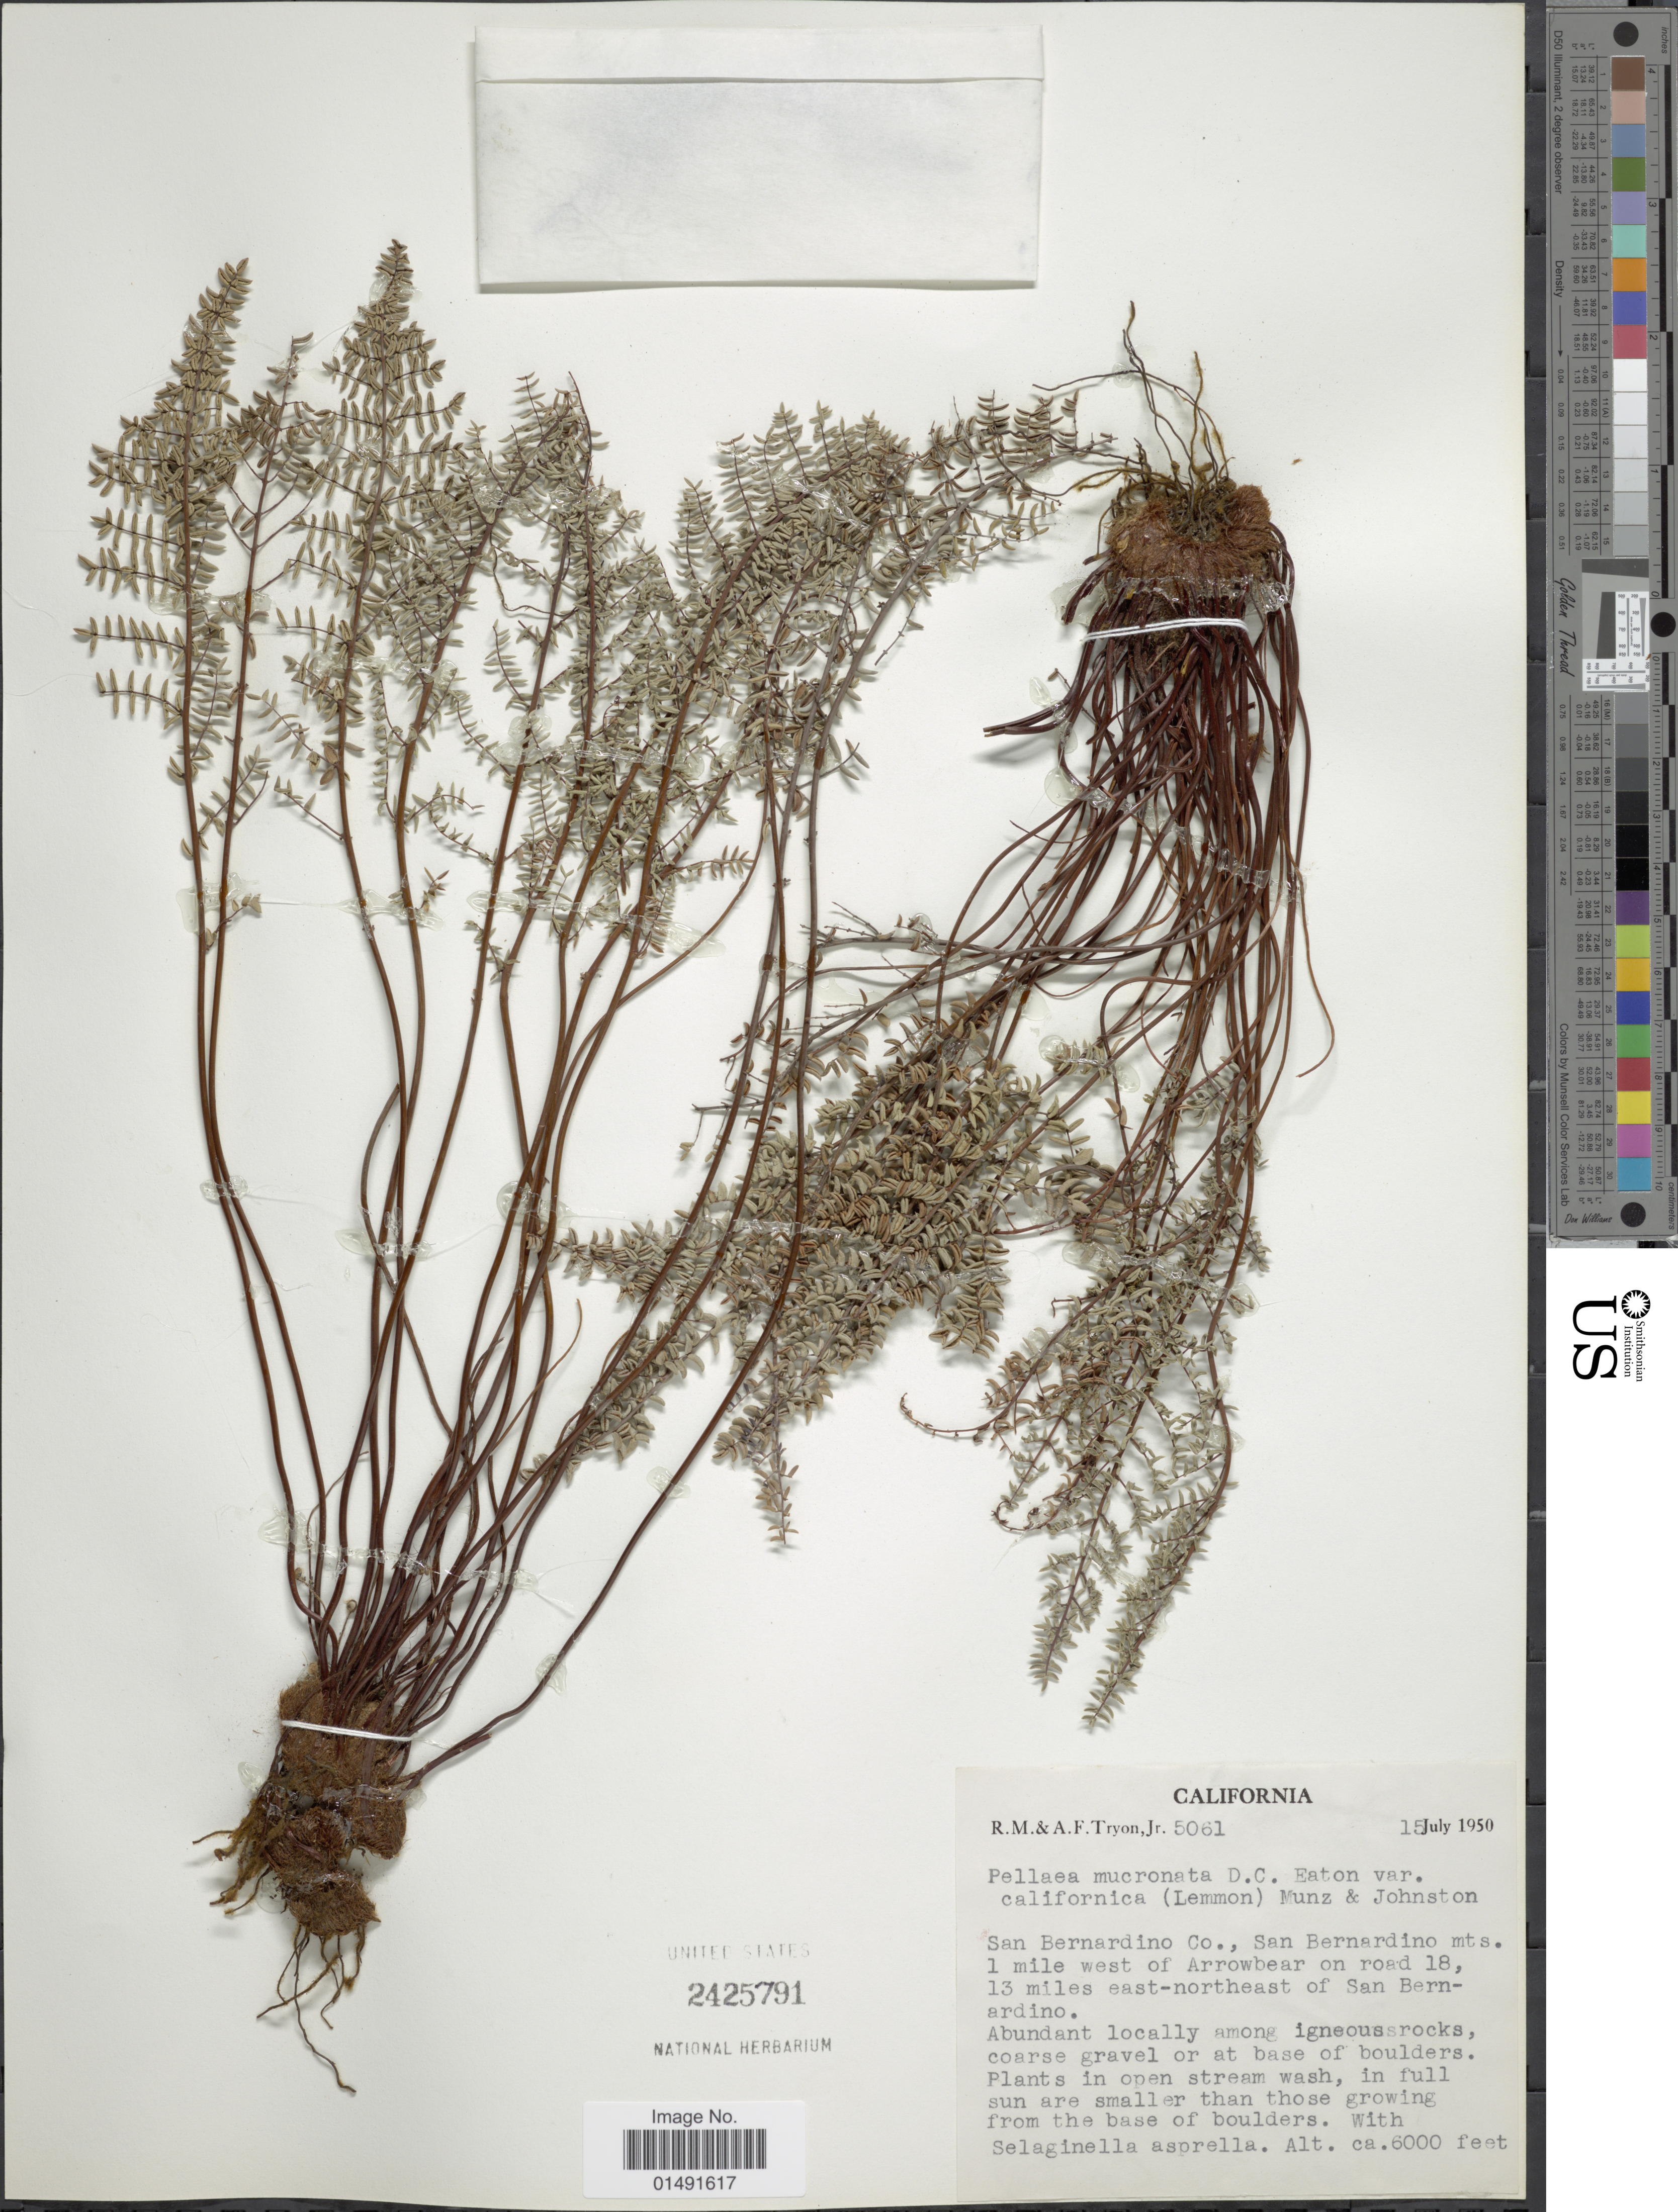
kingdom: Plantae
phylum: Tracheophyta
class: Polypodiopsida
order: Polypodiales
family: Pteridaceae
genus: Pellaea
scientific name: Pellaea mucronata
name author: (D.C. Eaton) D.C. Eaton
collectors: R. M. Tryon & A. F. Tryon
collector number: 5061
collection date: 1950-07-15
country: United States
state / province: California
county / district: San Bernardino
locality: San Bernardino Co., San Bernardino mts., 1 mile west of Arrowbear on road 18, 13 miles east-northeast of San Bernardino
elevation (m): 1829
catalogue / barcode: US 2425791